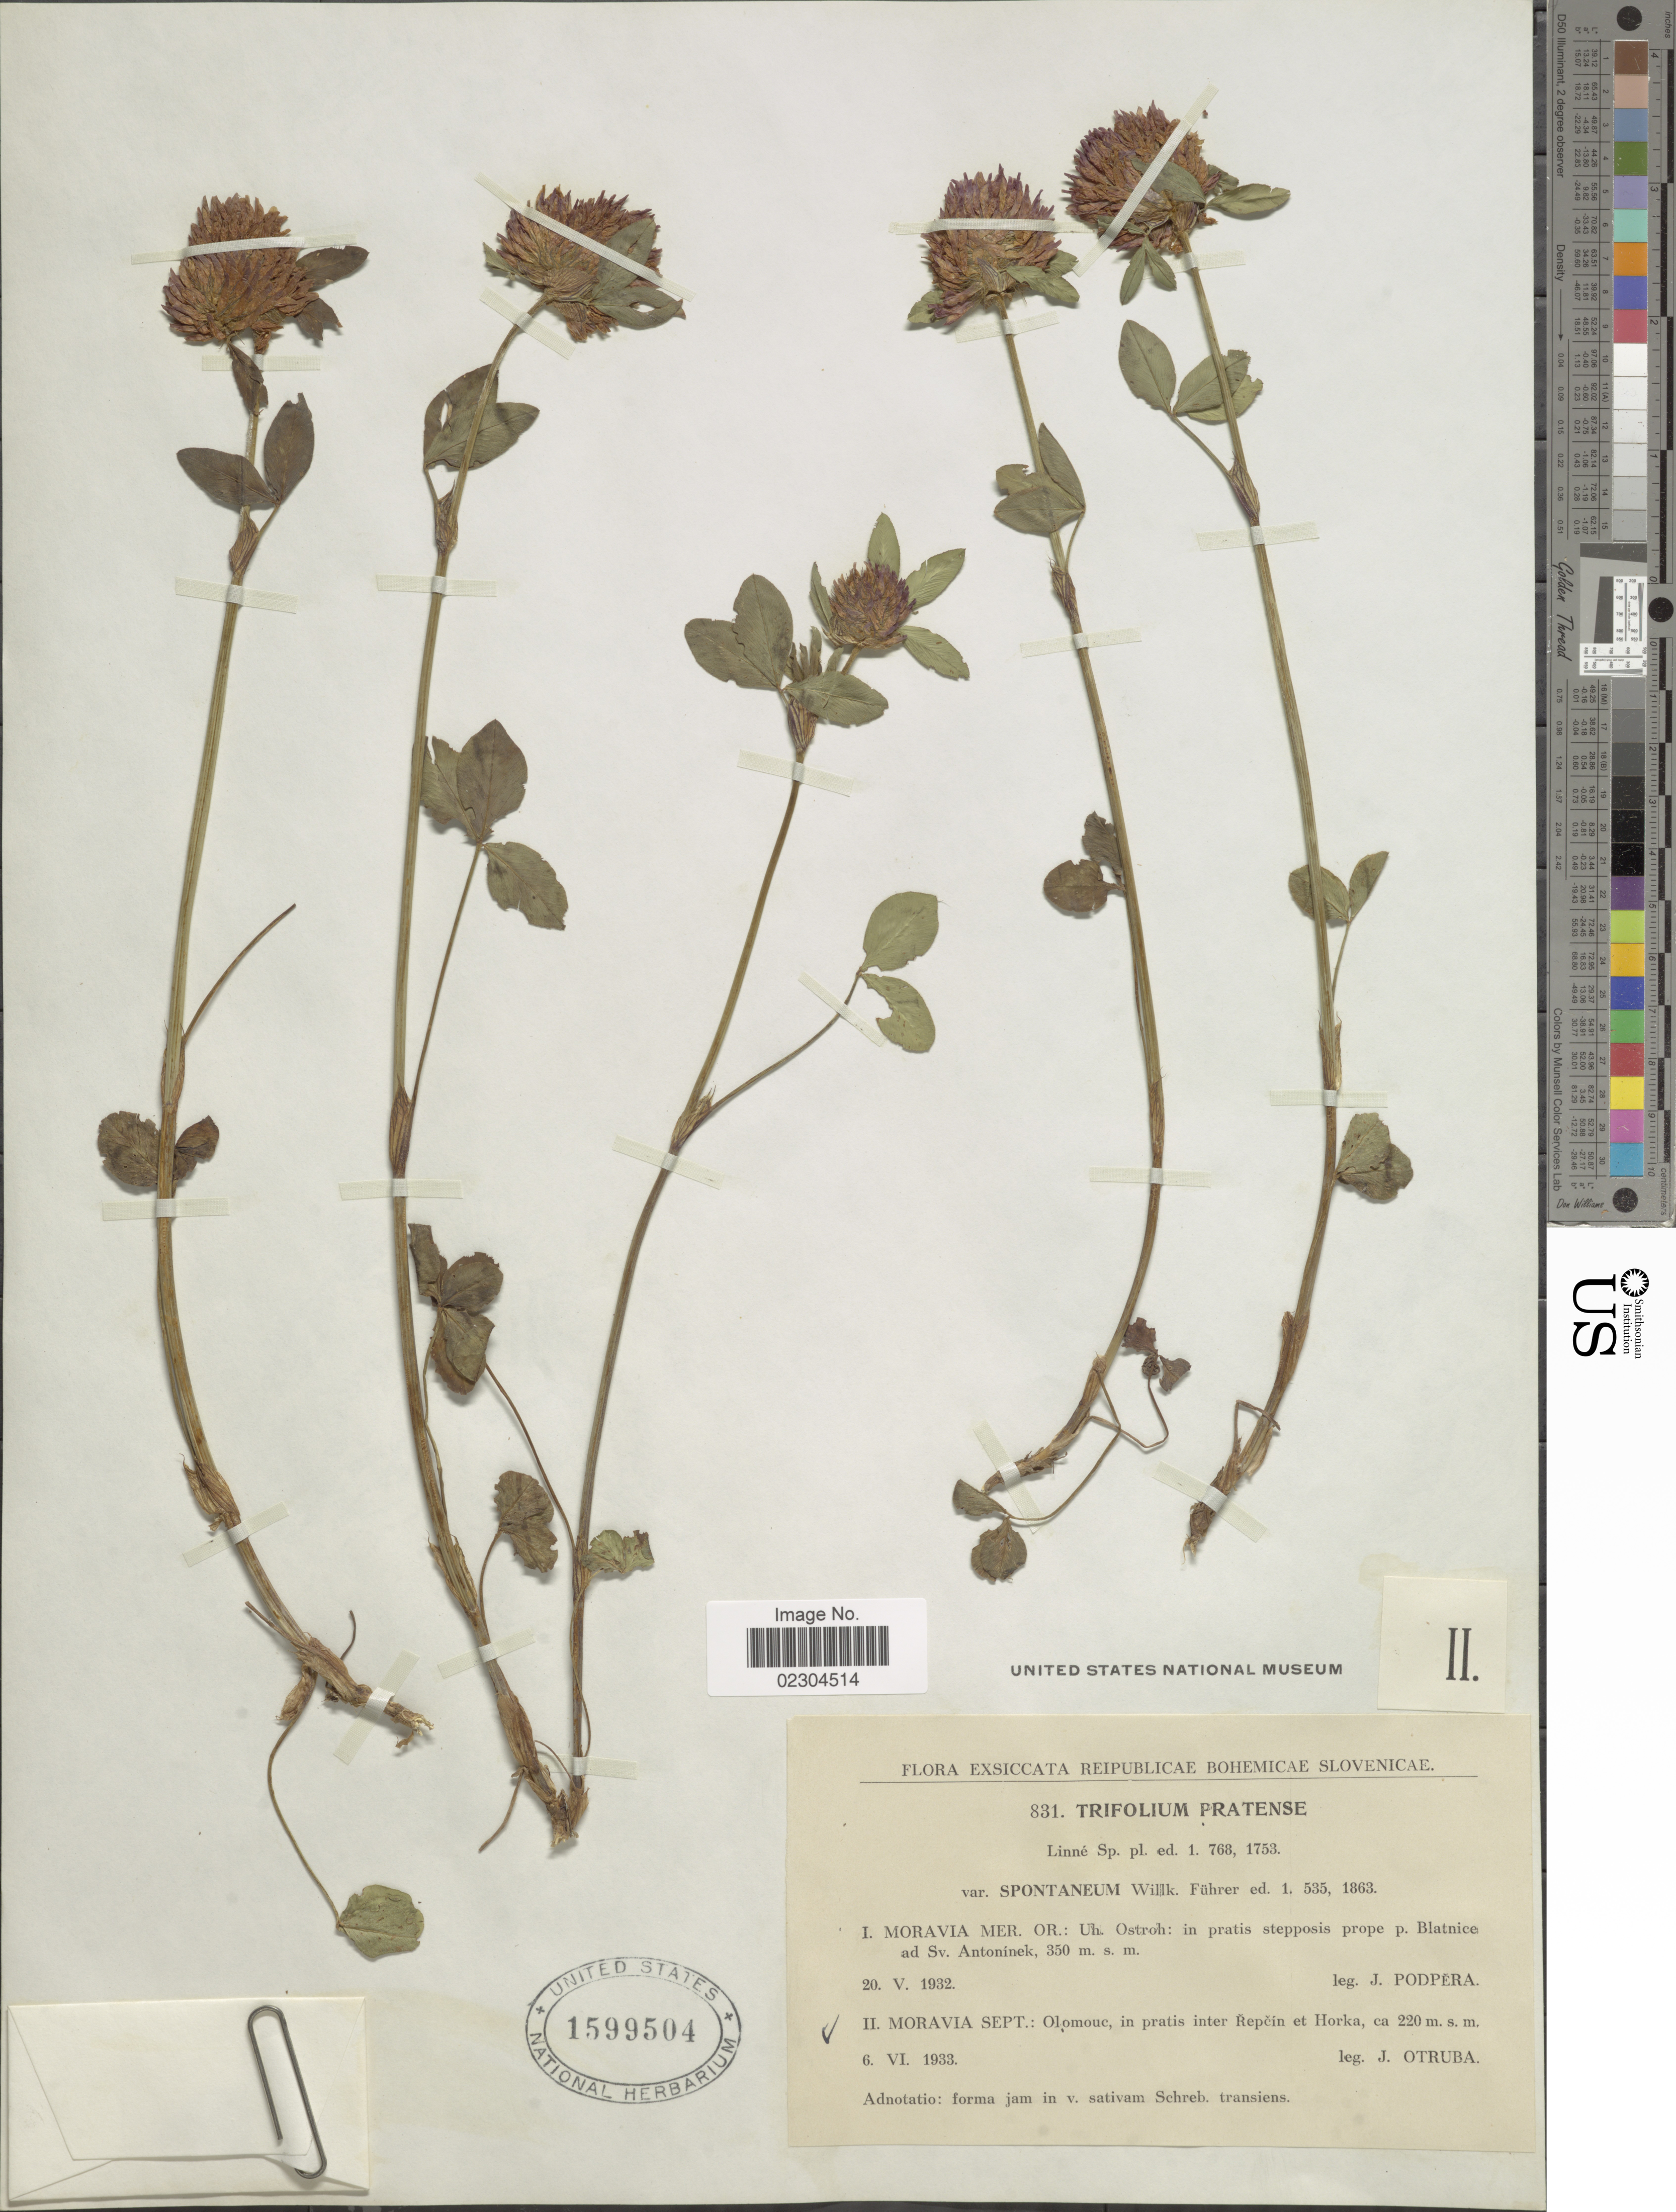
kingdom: Plantae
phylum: Tracheophyta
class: Magnoliopsida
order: Fabales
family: Fabaceae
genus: Trifolium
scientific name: Trifolium pratense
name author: L.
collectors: J. Otruba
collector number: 831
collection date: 1933-06-06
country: Czechia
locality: Moravia Sept.: Olomouc, in pratis inter Repen et Horka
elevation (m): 220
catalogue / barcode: US 1599504